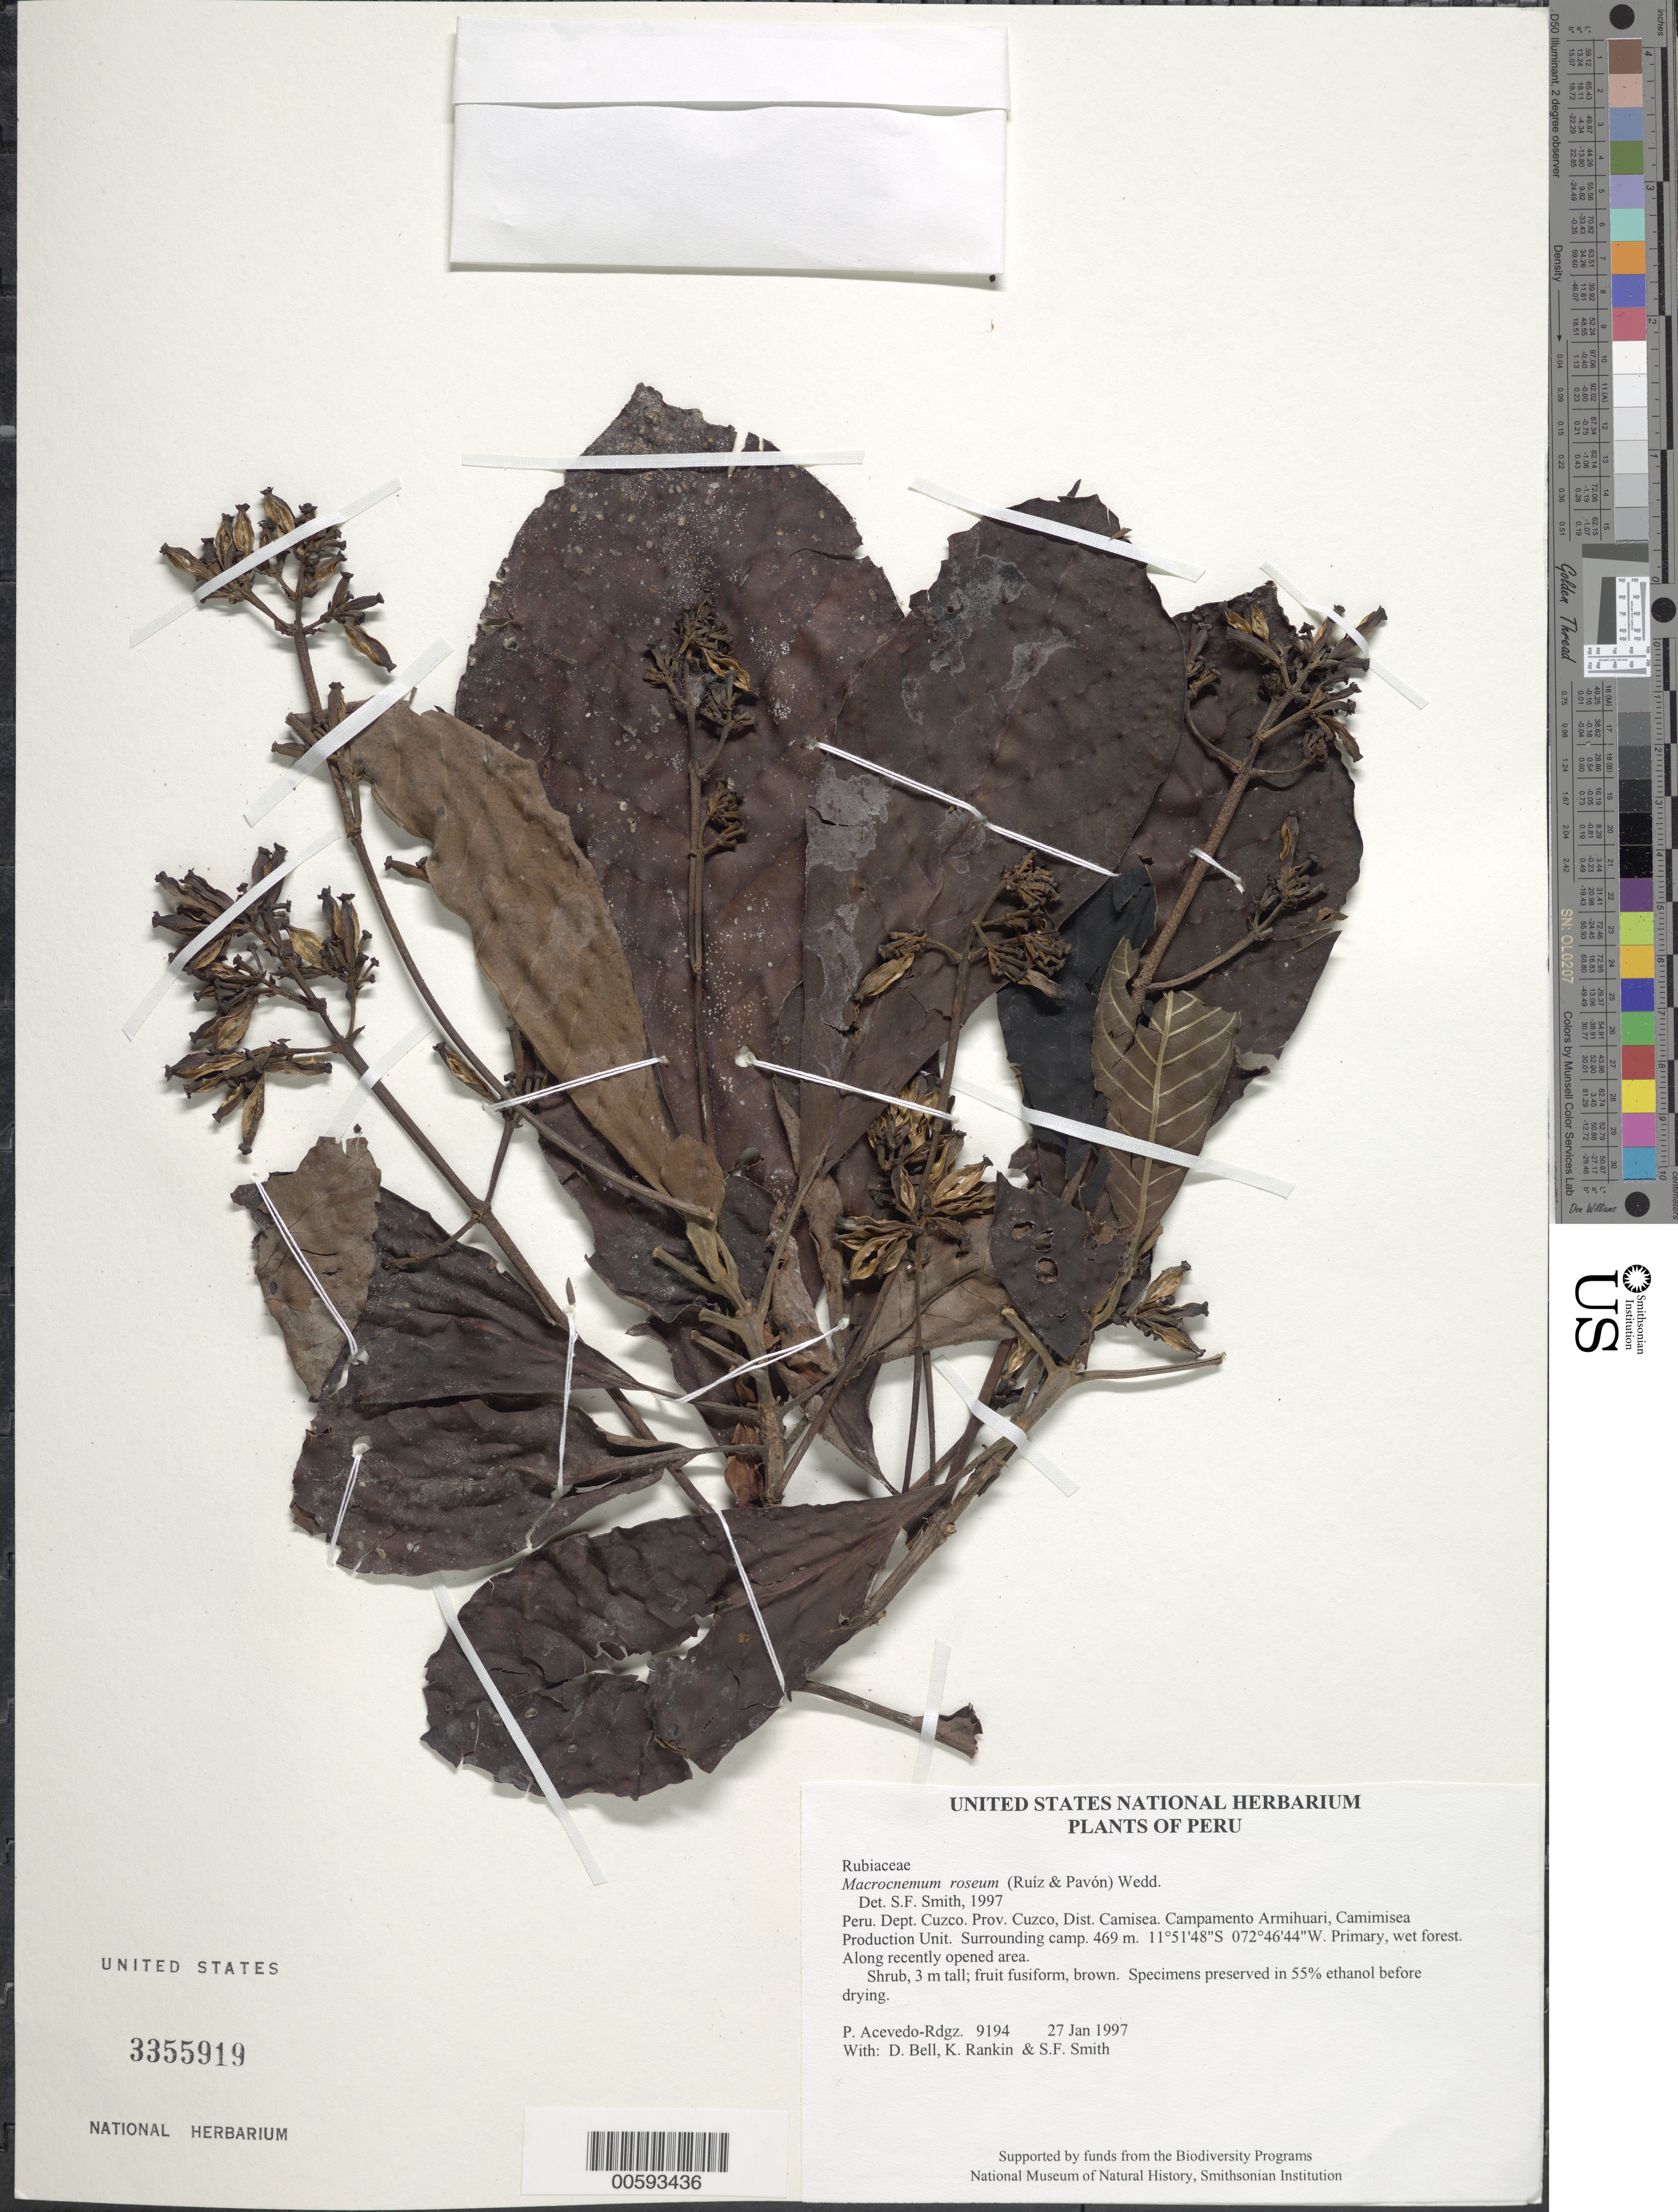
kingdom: Plantae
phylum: Tracheophyta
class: Magnoliopsida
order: Gentianales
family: Rubiaceae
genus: Macrocnemum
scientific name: Macrocnemum roseum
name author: (Ruiz & Pav.) Wedd.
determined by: Smith, Stephen F., (US), NMNH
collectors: P. Acevedo-Rodr., D. A. Bell, K. B. Rankin & S.F. Smith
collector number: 9194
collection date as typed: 27 Jan 1997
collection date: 1997-01-27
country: Peru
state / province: Cusco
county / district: Cusco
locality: Districto Camisea, Campamento Armihuari, Camimisea Production Unit. Surrounding camp.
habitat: Primary, wet forest. Along recently opened area.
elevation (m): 469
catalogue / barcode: US 3355919